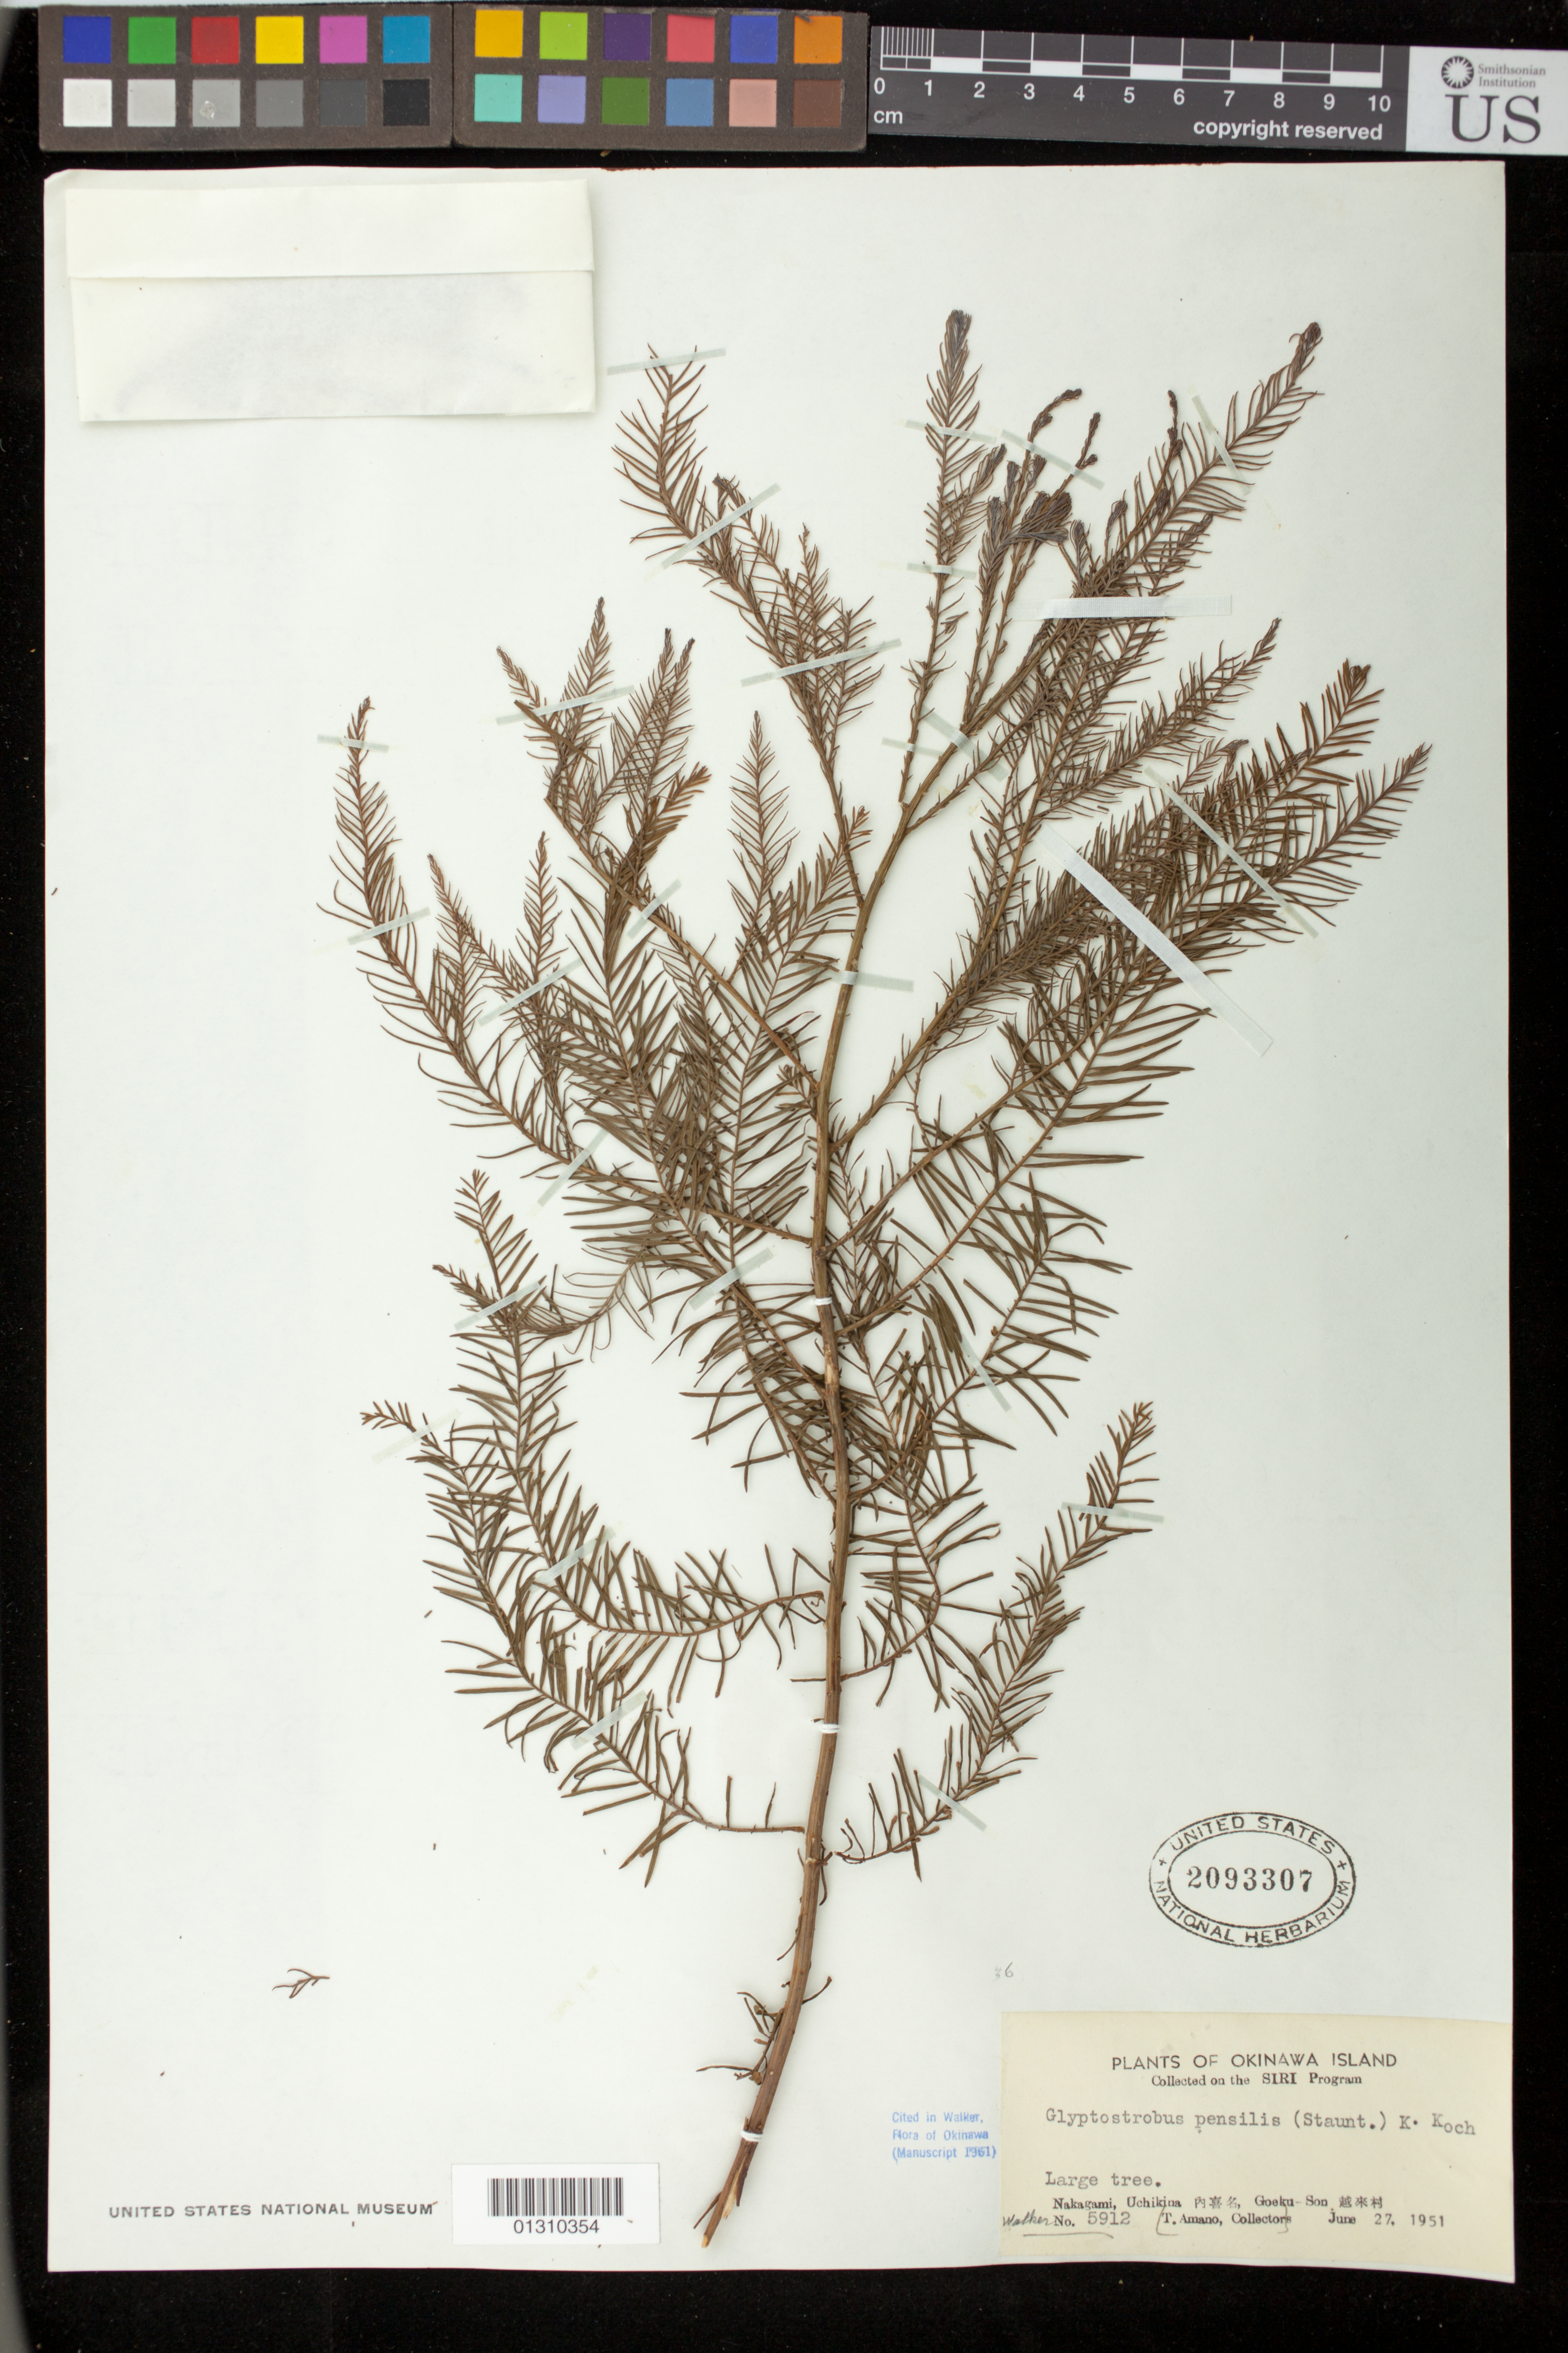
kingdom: Plantae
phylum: Tracheophyta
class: Pinopsida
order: Pinales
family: Cupressaceae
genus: Glyptostrobus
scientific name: Glyptostrobus pensilis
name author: K. Koch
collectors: T. Amano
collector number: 5912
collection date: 1951-06-27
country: Japan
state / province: Okinawa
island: Okinawa Island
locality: Okinawa Island, Nakagami, Uchikina, Goeku-Son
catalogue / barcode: US 2093307